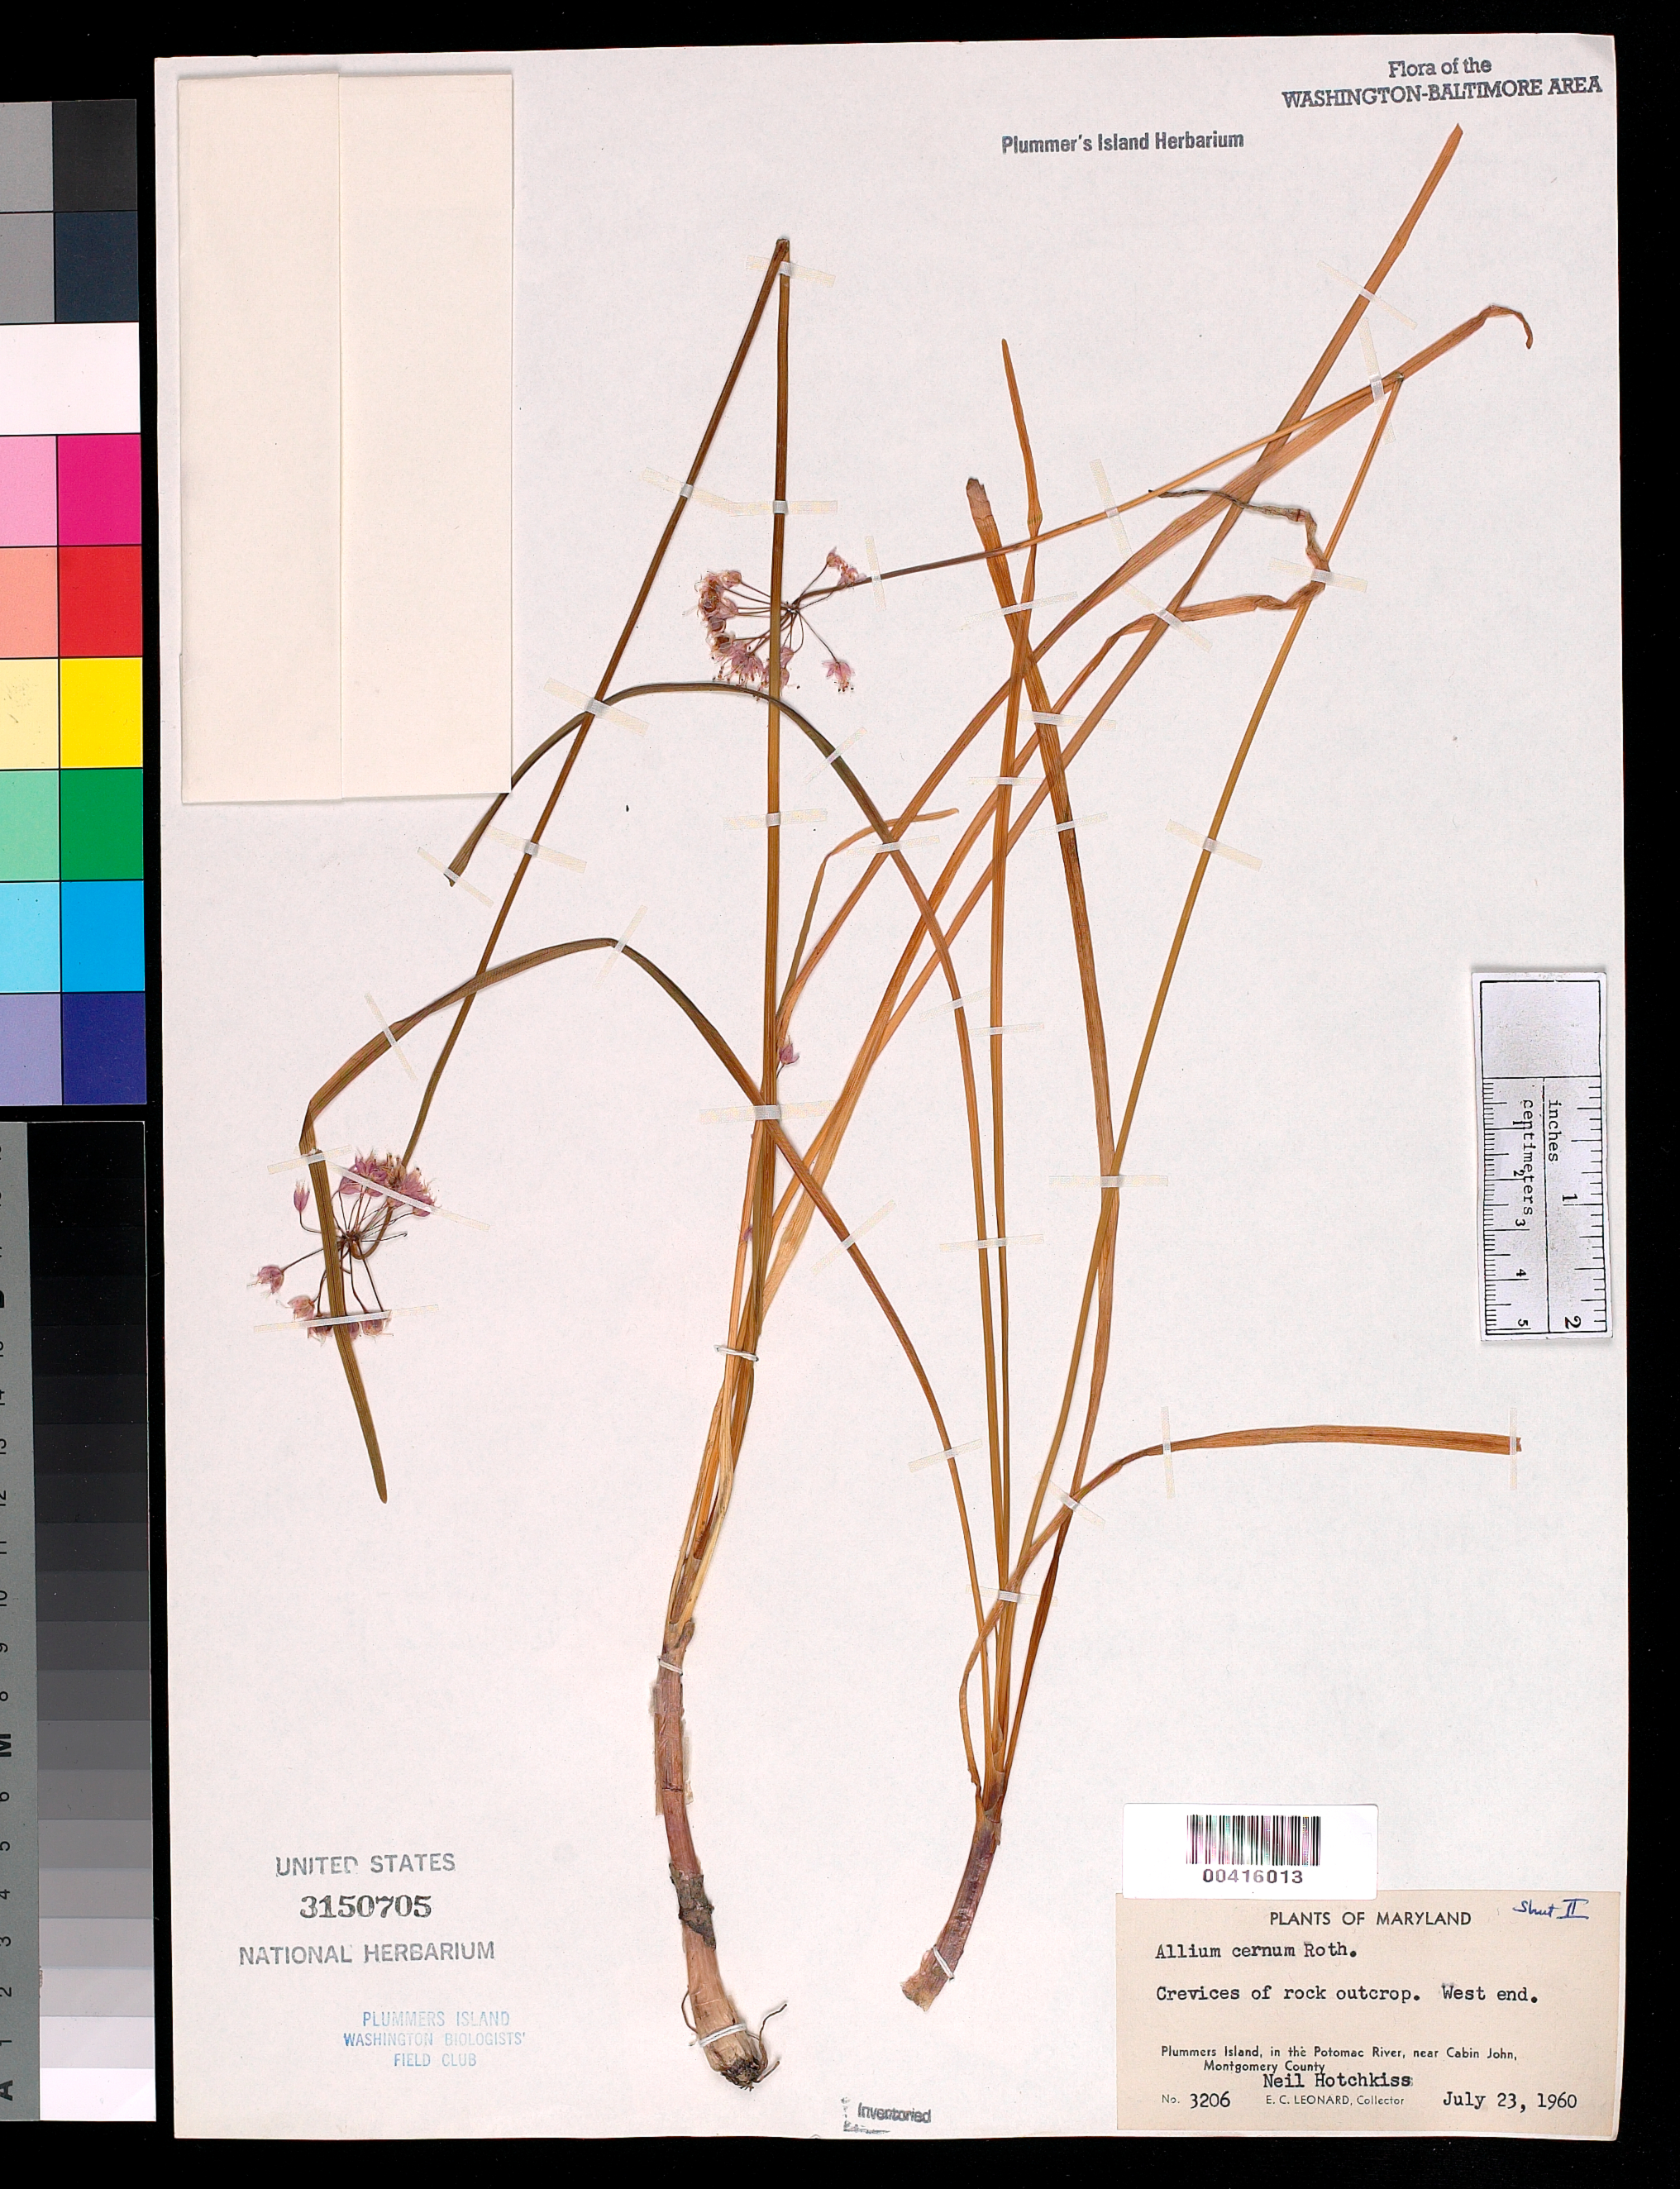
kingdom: Plantae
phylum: Tracheophyta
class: Liliopsida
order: Asparagales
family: Amaryllidaceae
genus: Allium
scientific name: Allium cernuum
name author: Roth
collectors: N. Hotchkiss & E. C. Leonard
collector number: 3206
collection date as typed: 23 Jul 1960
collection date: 1960-07-23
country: United States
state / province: Maryland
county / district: Montgomery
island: Plummers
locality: Plummer's Island, west end C. & O. Canal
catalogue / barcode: US 3150705